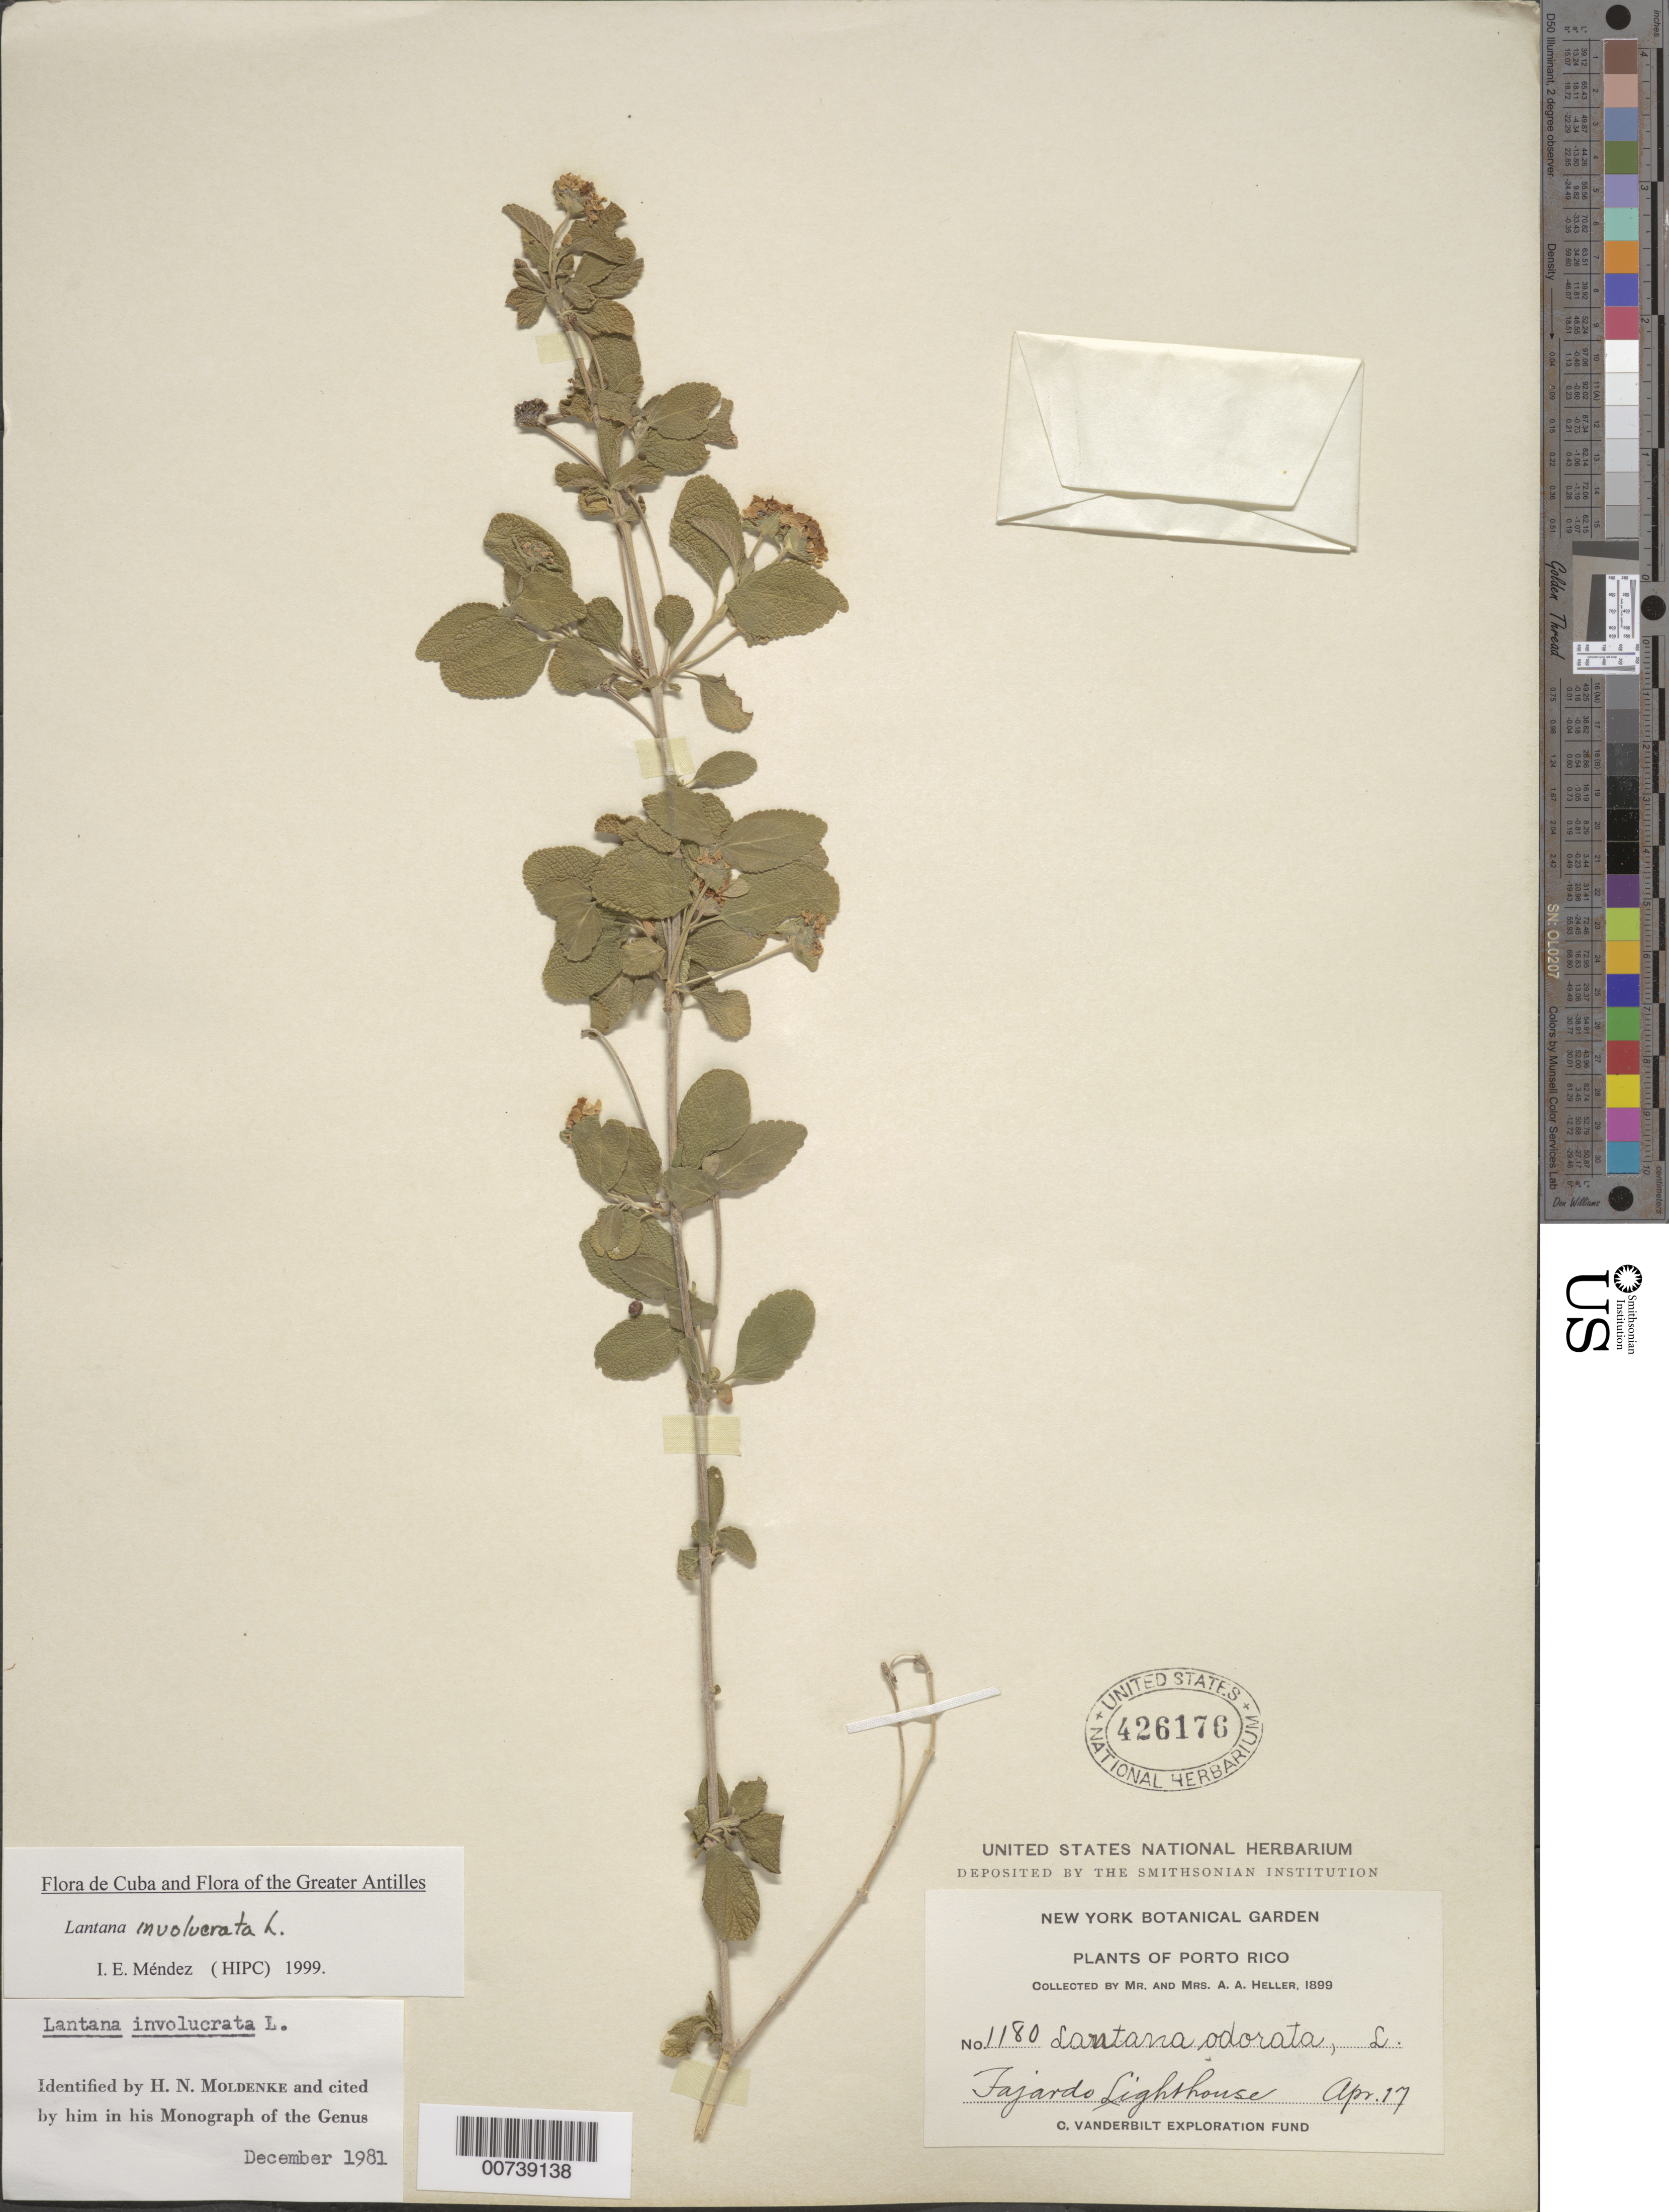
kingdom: Plantae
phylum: Tracheophyta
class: Magnoliopsida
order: Lamiales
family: Verbenaceae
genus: Lantana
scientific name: Lantana involucrata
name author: L.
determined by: Méndez, Isidro E., (HIPC)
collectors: A. A. Heller & E. G. Heller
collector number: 1180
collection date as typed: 17 Apr 1899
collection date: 1899-04-17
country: Puerto Rico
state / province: Fajardo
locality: Fajardo Lighthouse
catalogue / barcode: US 426176